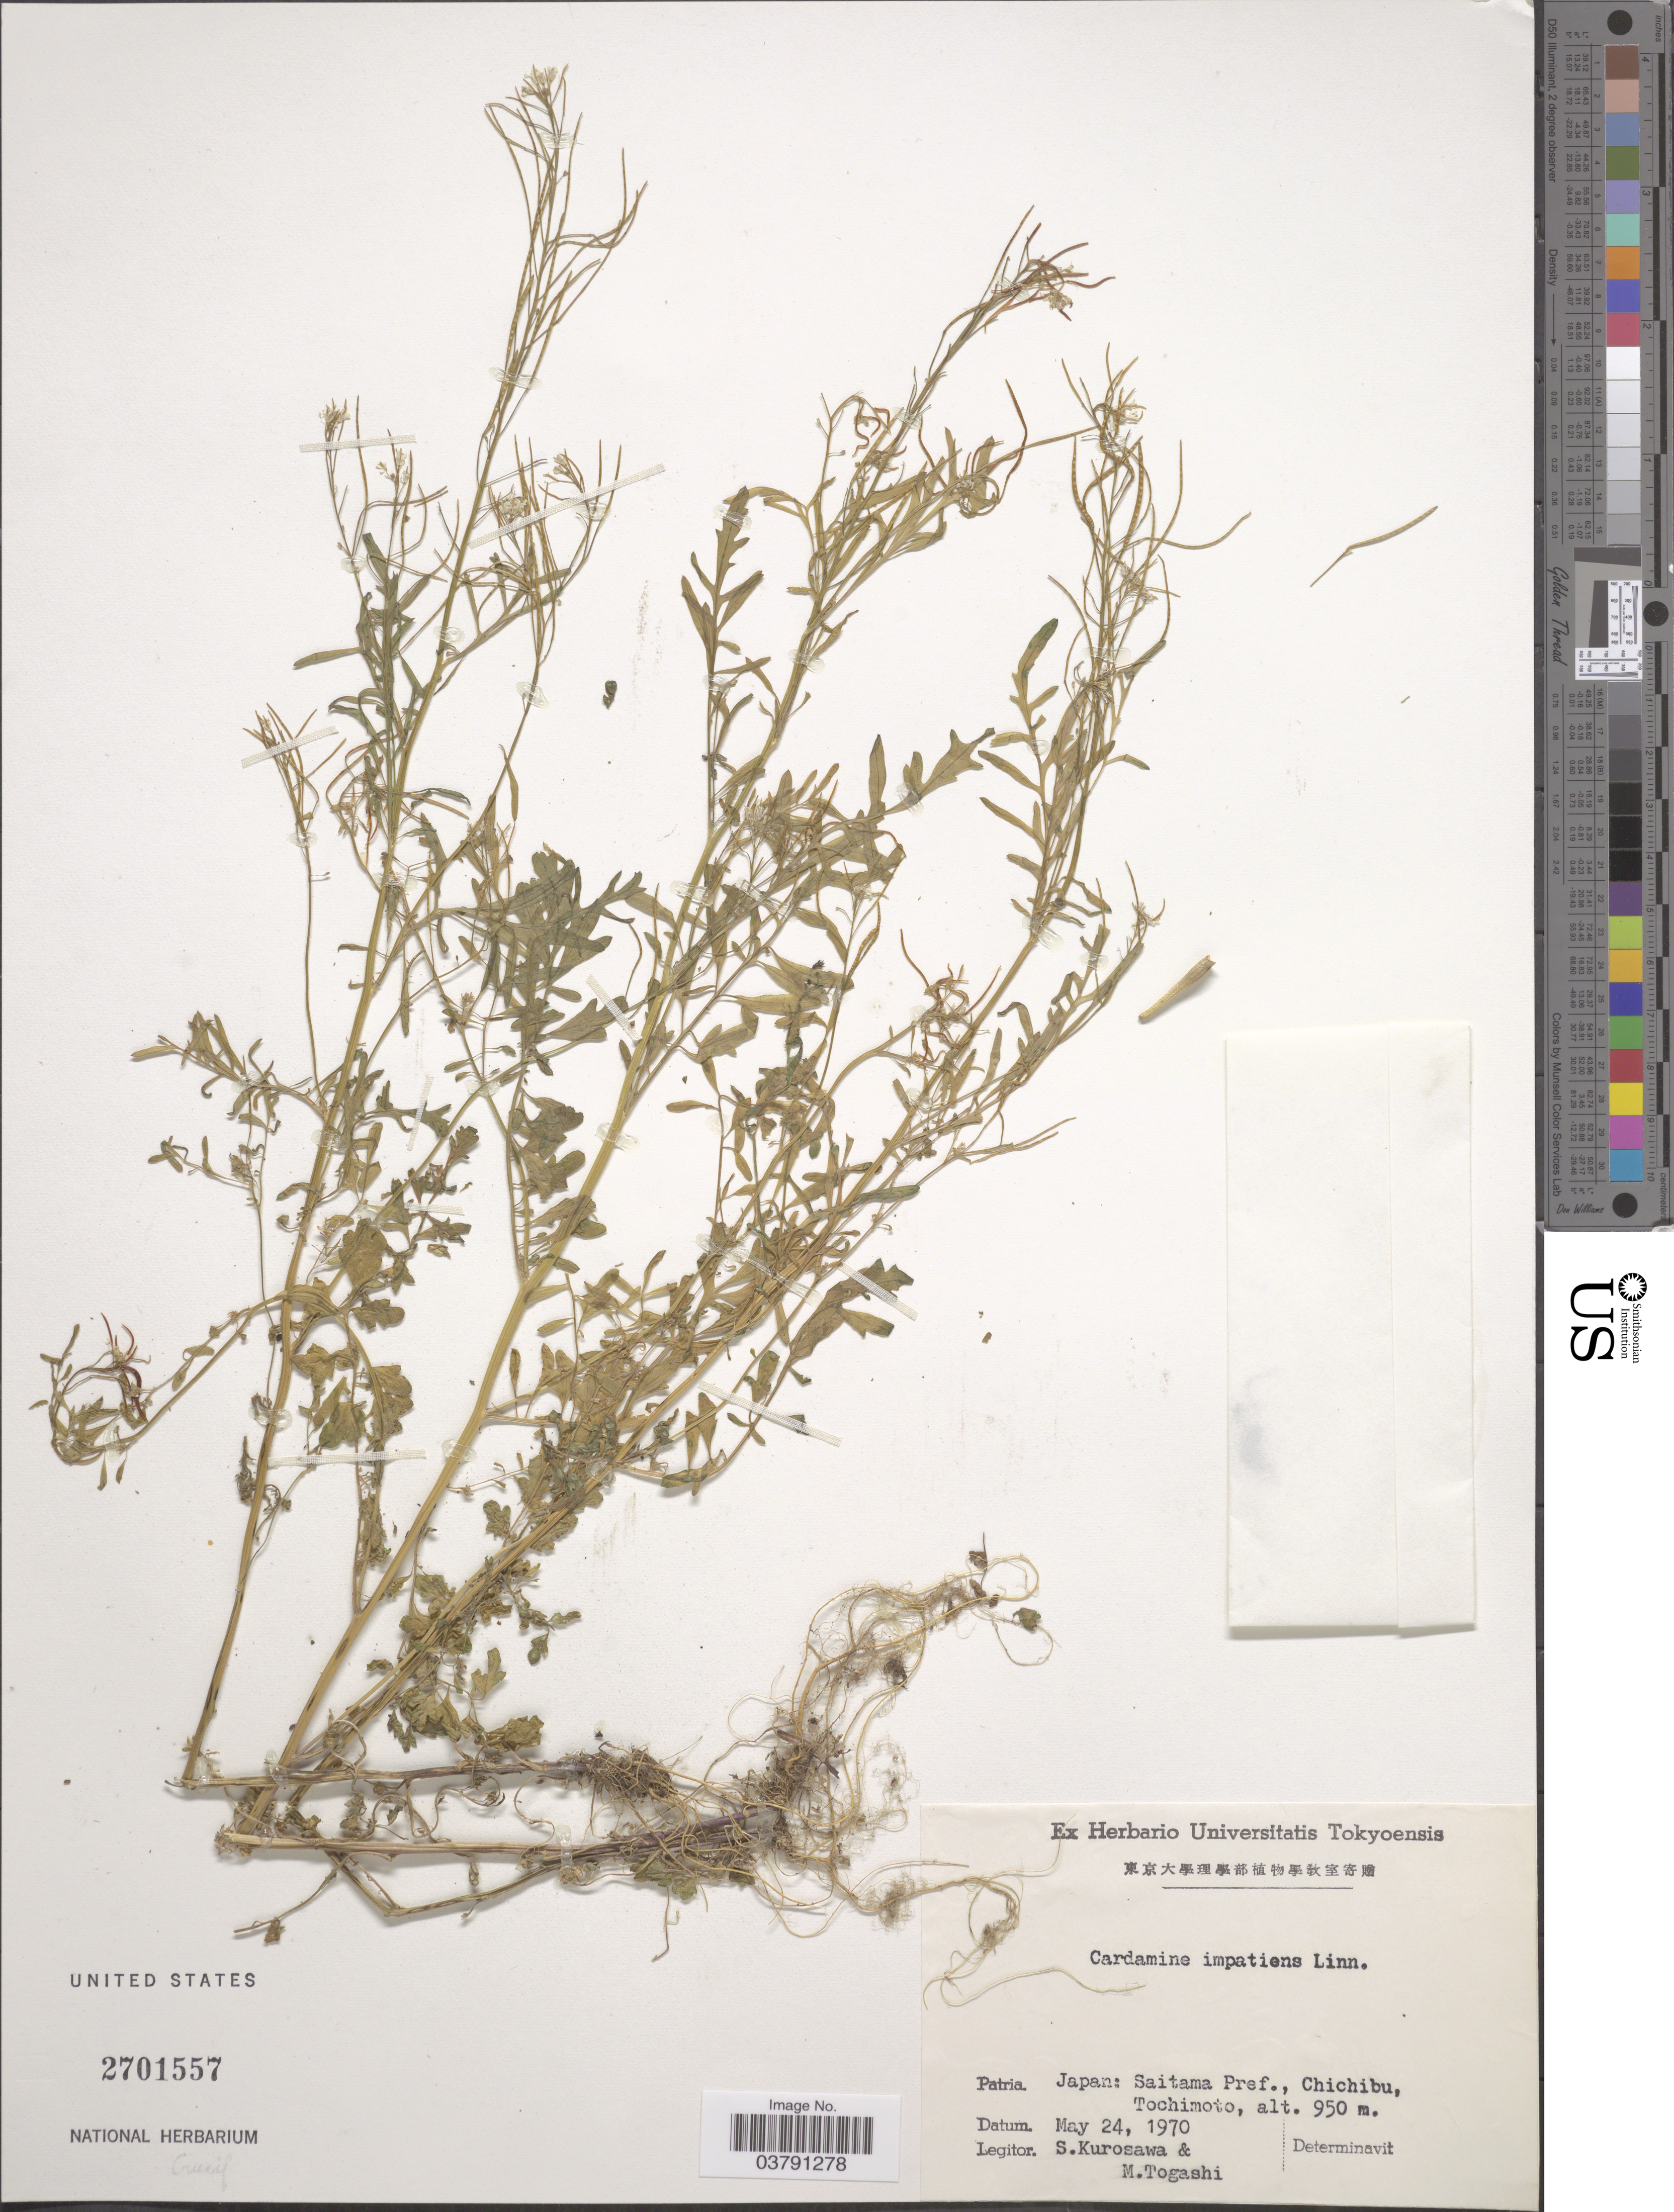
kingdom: Plantae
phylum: Tracheophyta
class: Magnoliopsida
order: Brassicales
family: Brassicaceae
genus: Cardamine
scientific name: Cardamine sp.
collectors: S. Kurosawa & M. Togashi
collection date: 1970-05-24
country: Japan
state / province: Saitama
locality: Patria. Japan: Saitama Pref., Chichibu, Tochimoto.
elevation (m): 950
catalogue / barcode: US 2701557